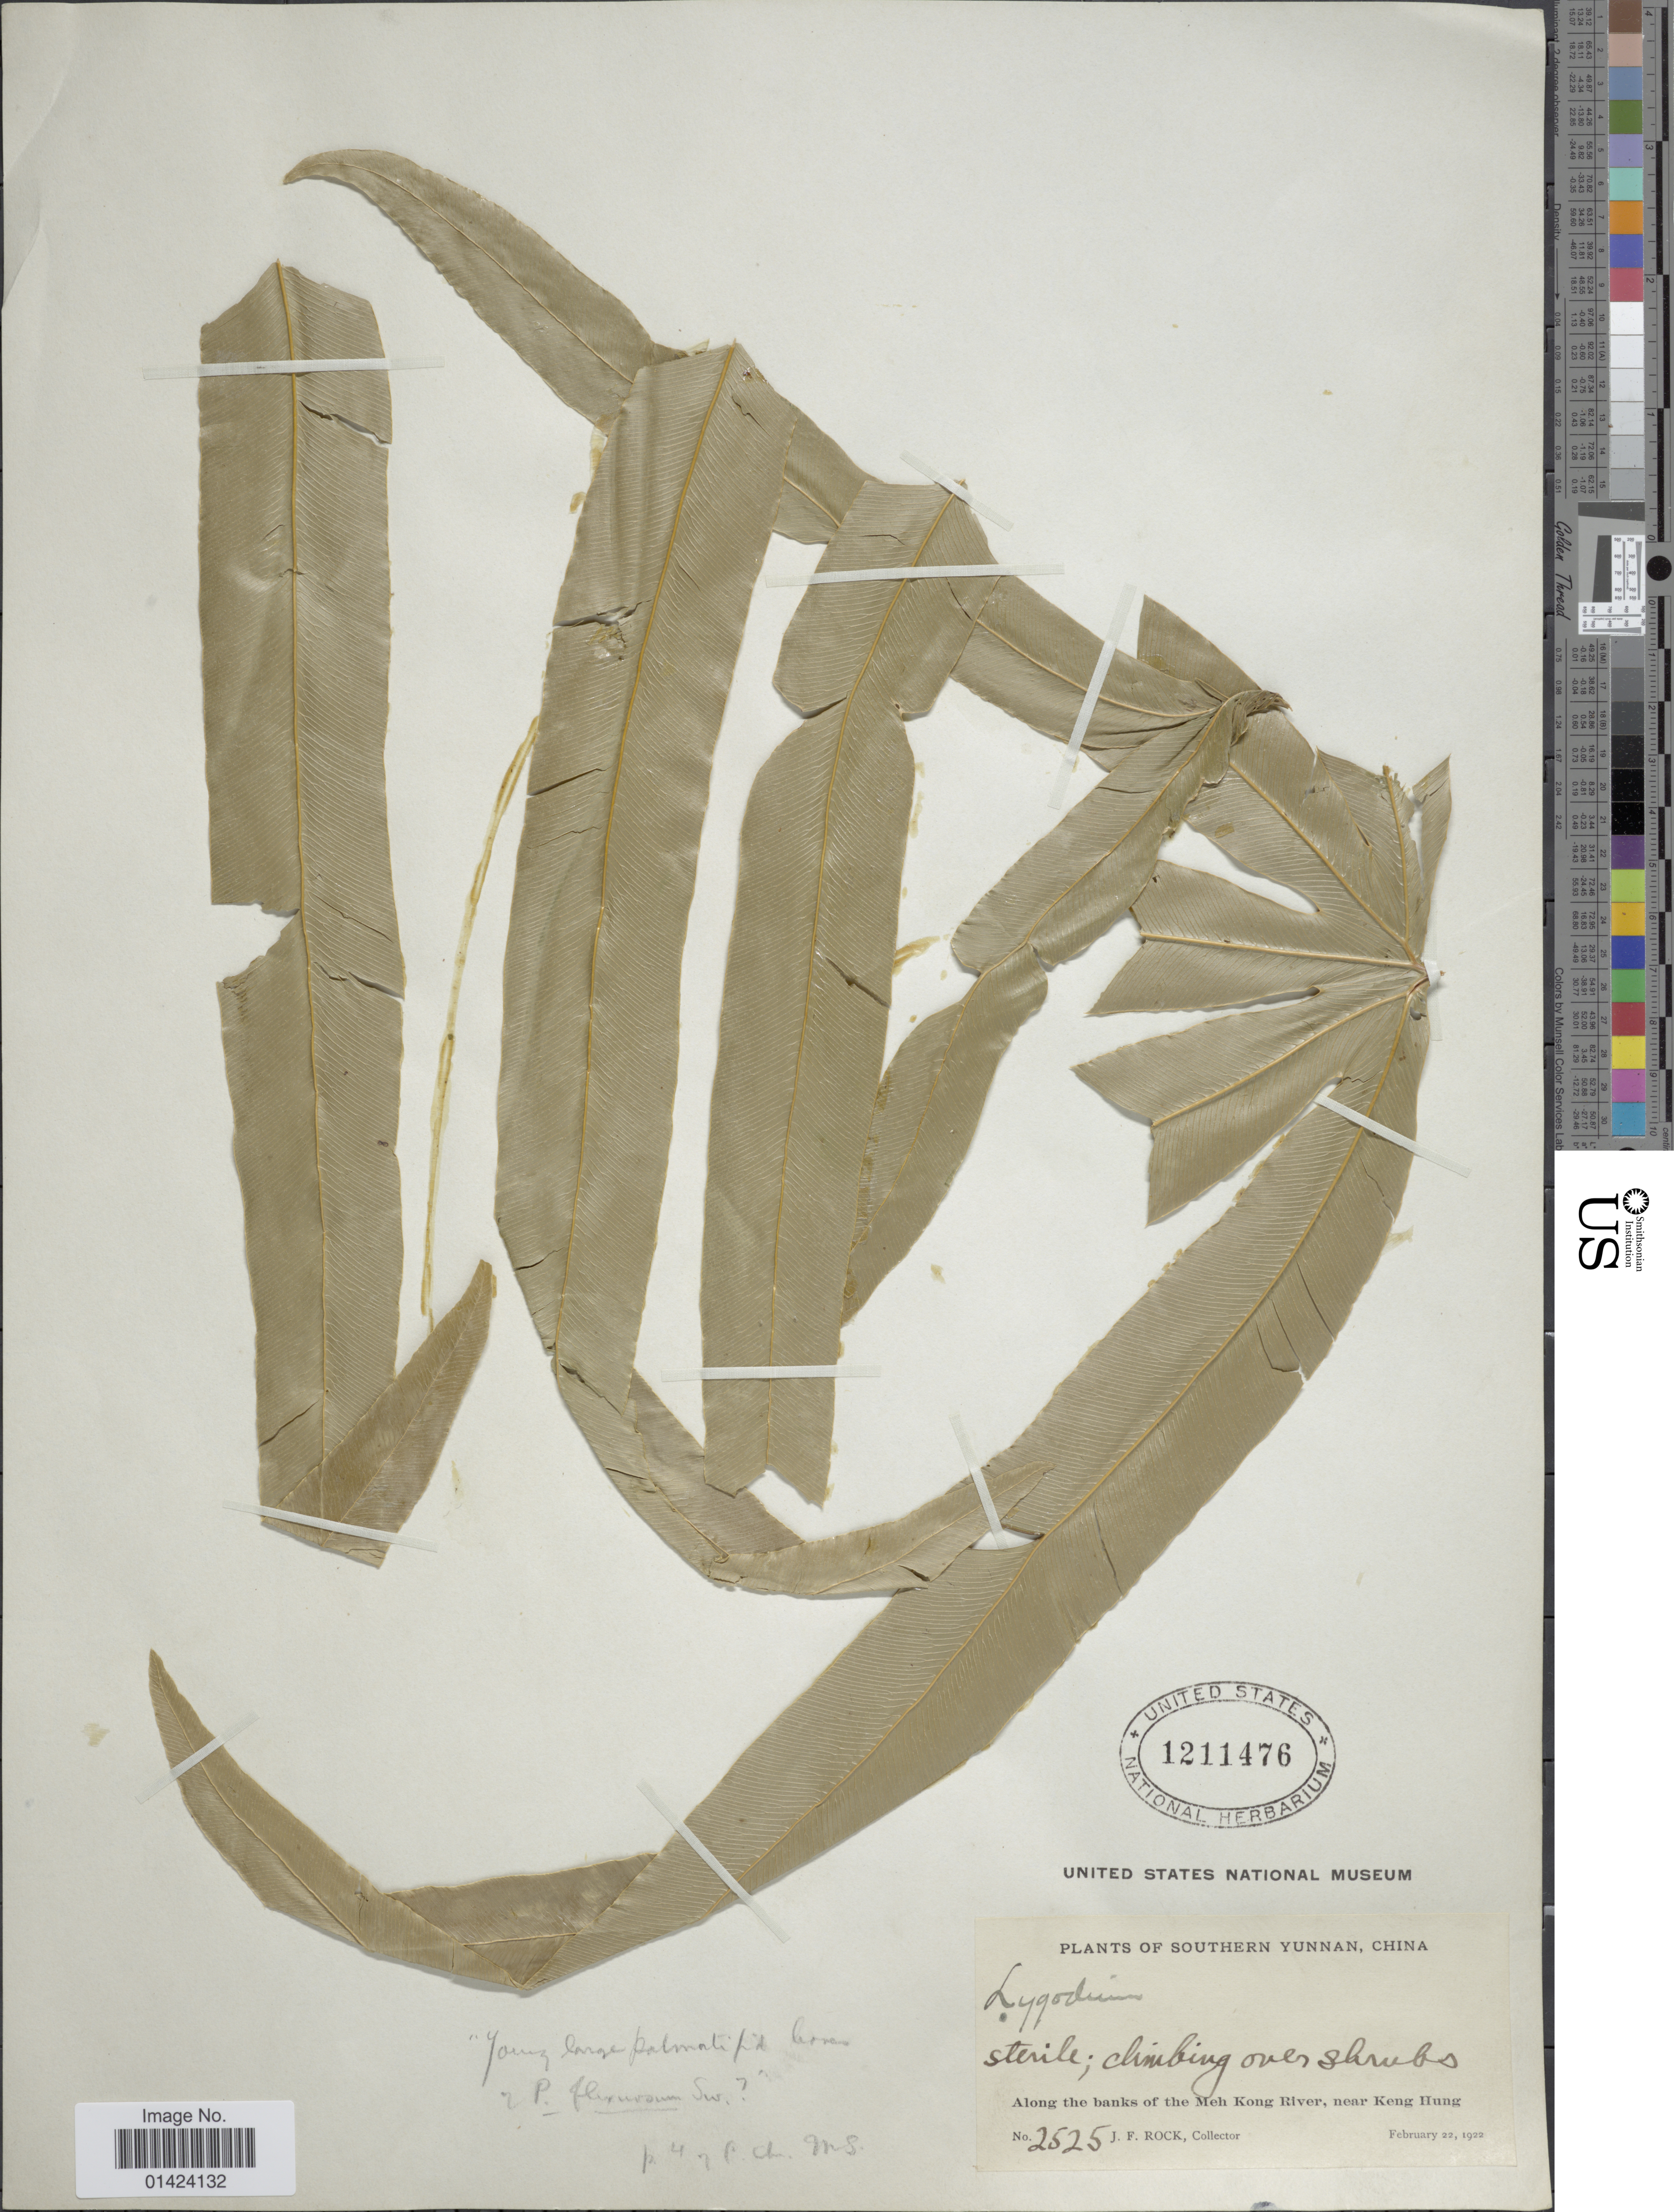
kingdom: Plantae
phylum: Tracheophyta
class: Polypodiopsida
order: Schizaeales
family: Lygodiaceae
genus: Lygodium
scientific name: Lygodium circinnatum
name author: (Burm. f.) Sw.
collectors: J. Rock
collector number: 2525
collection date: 1922-02-22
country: China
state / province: Yunnan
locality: Southern Yunnan, China , along banks of the Meh Kong River, near Keng Hung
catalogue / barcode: US 1211476